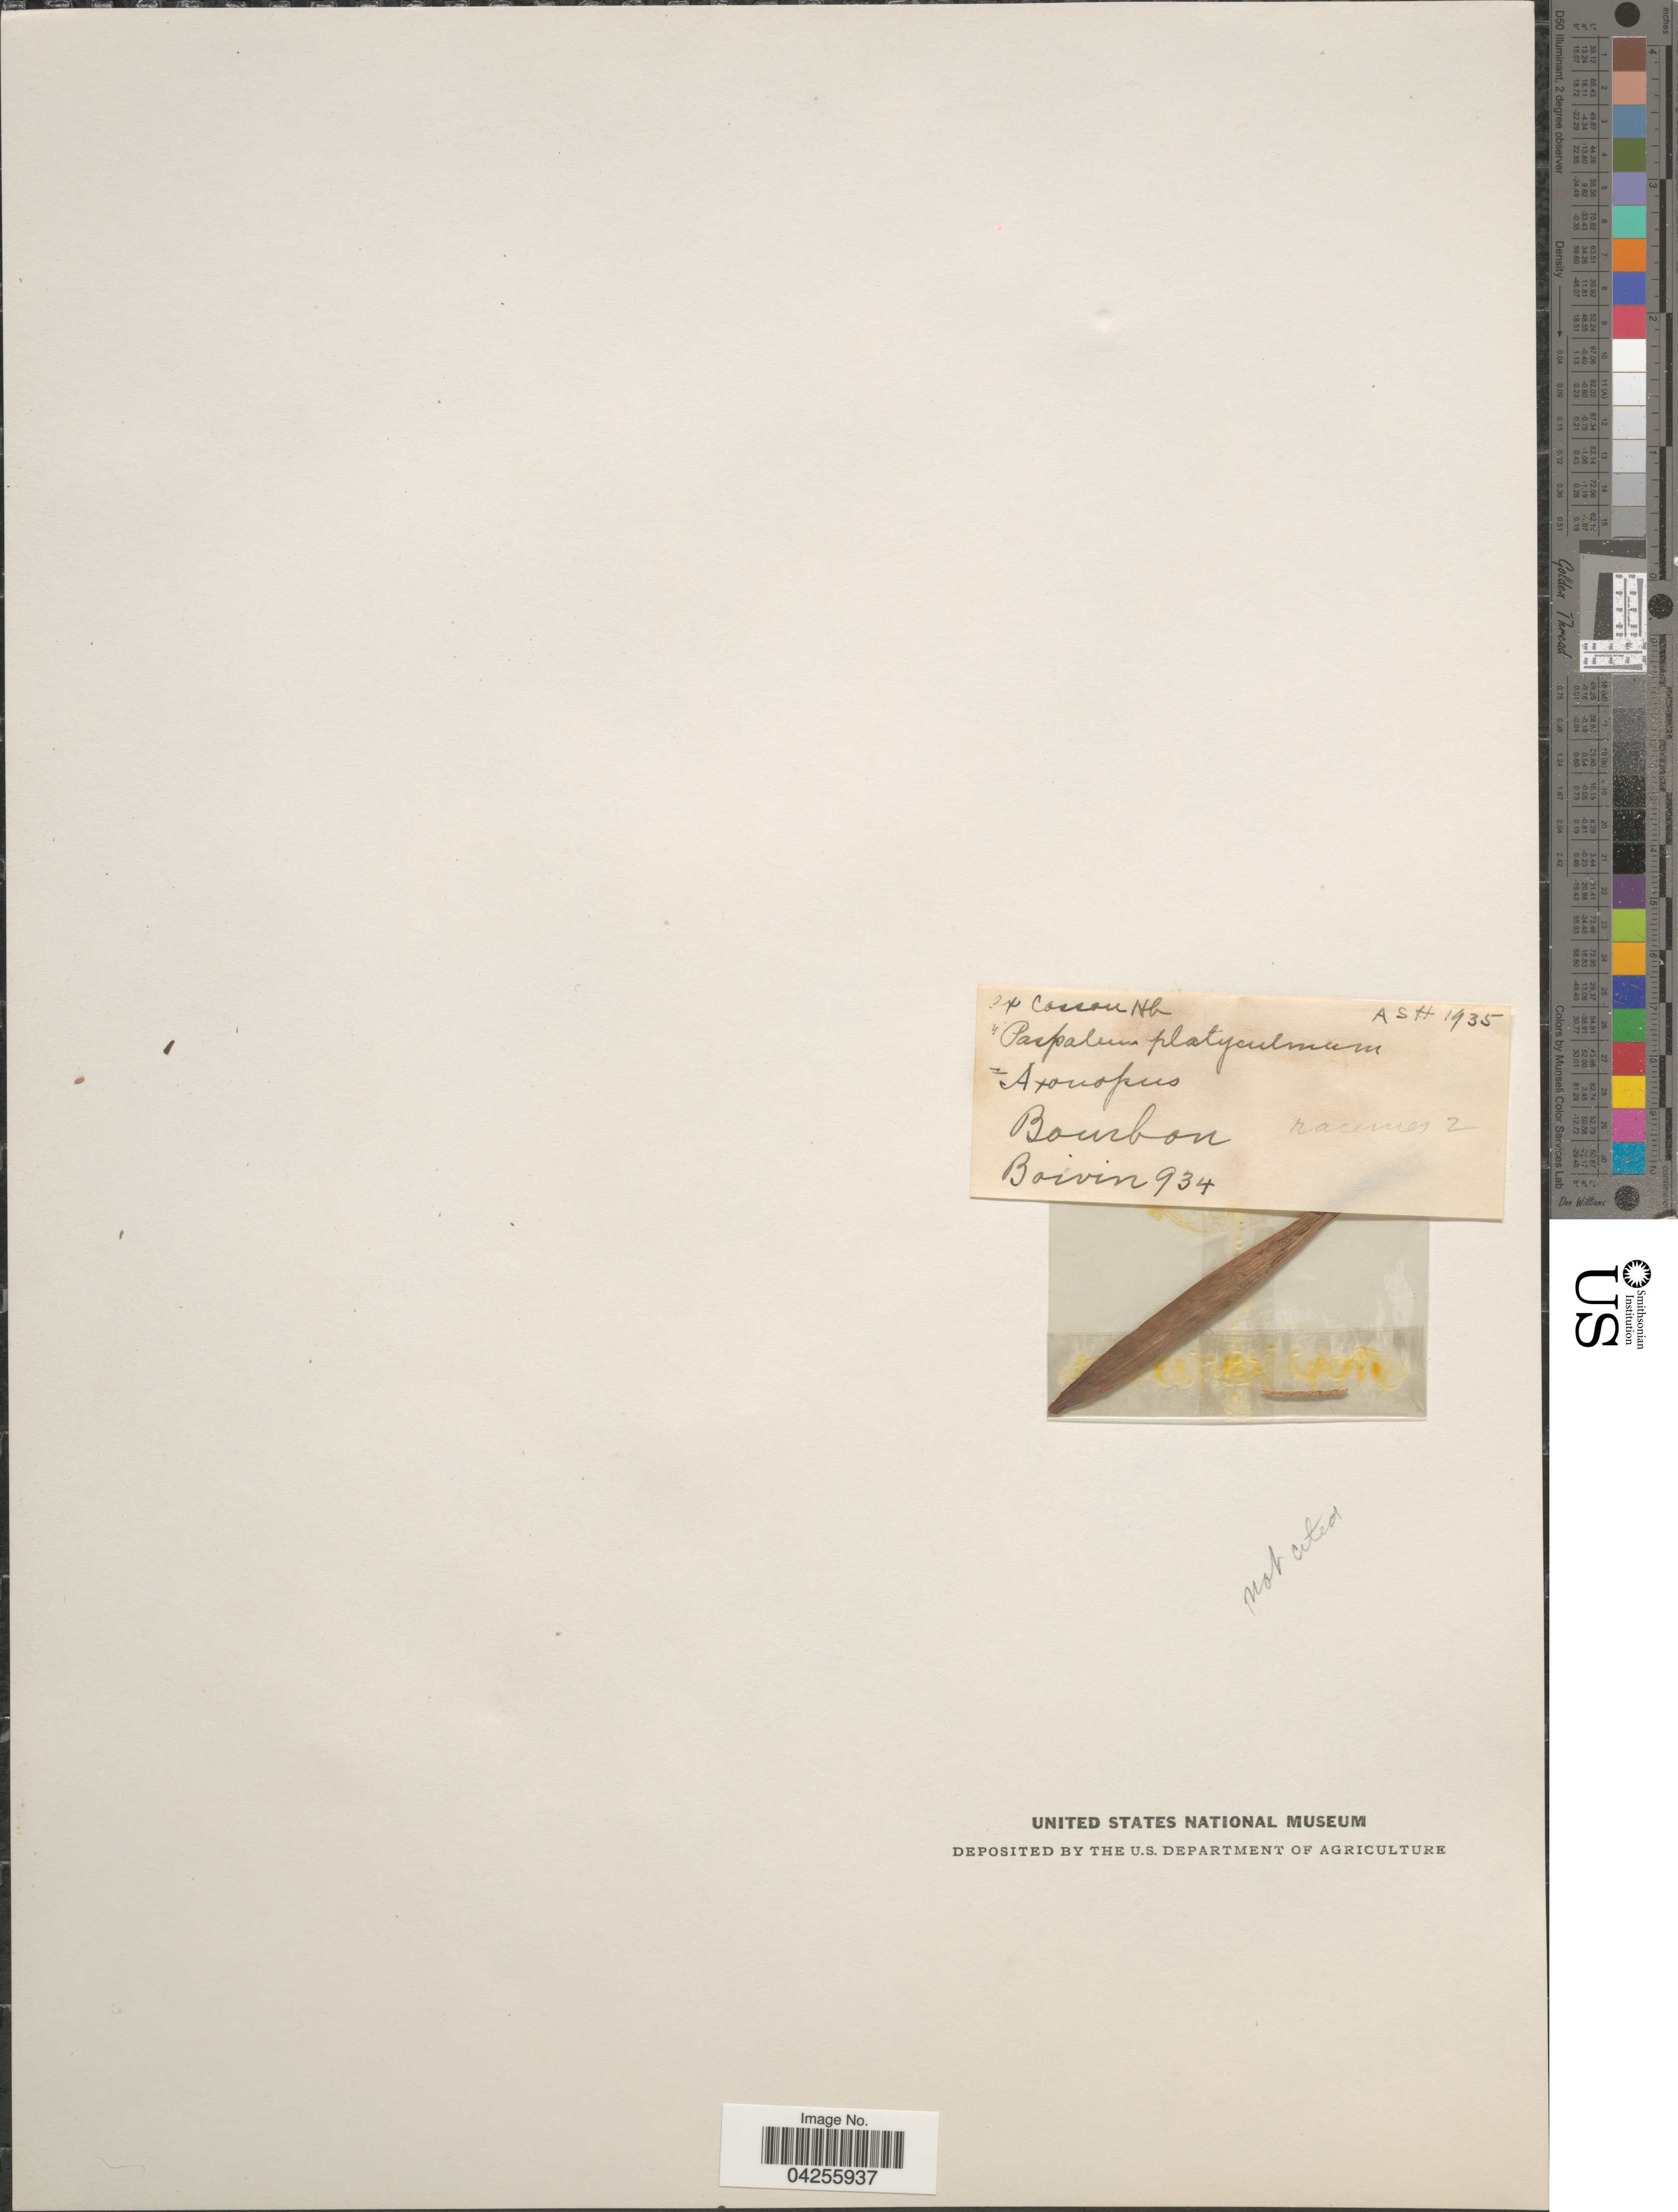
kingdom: Plantae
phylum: Tracheophyta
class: Liliopsida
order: Poales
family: Poaceae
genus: Axonopus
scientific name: Axonopus compressus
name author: (Sw.) P. Beauv.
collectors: -- Boivin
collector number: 934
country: Réunion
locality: Bourbon.